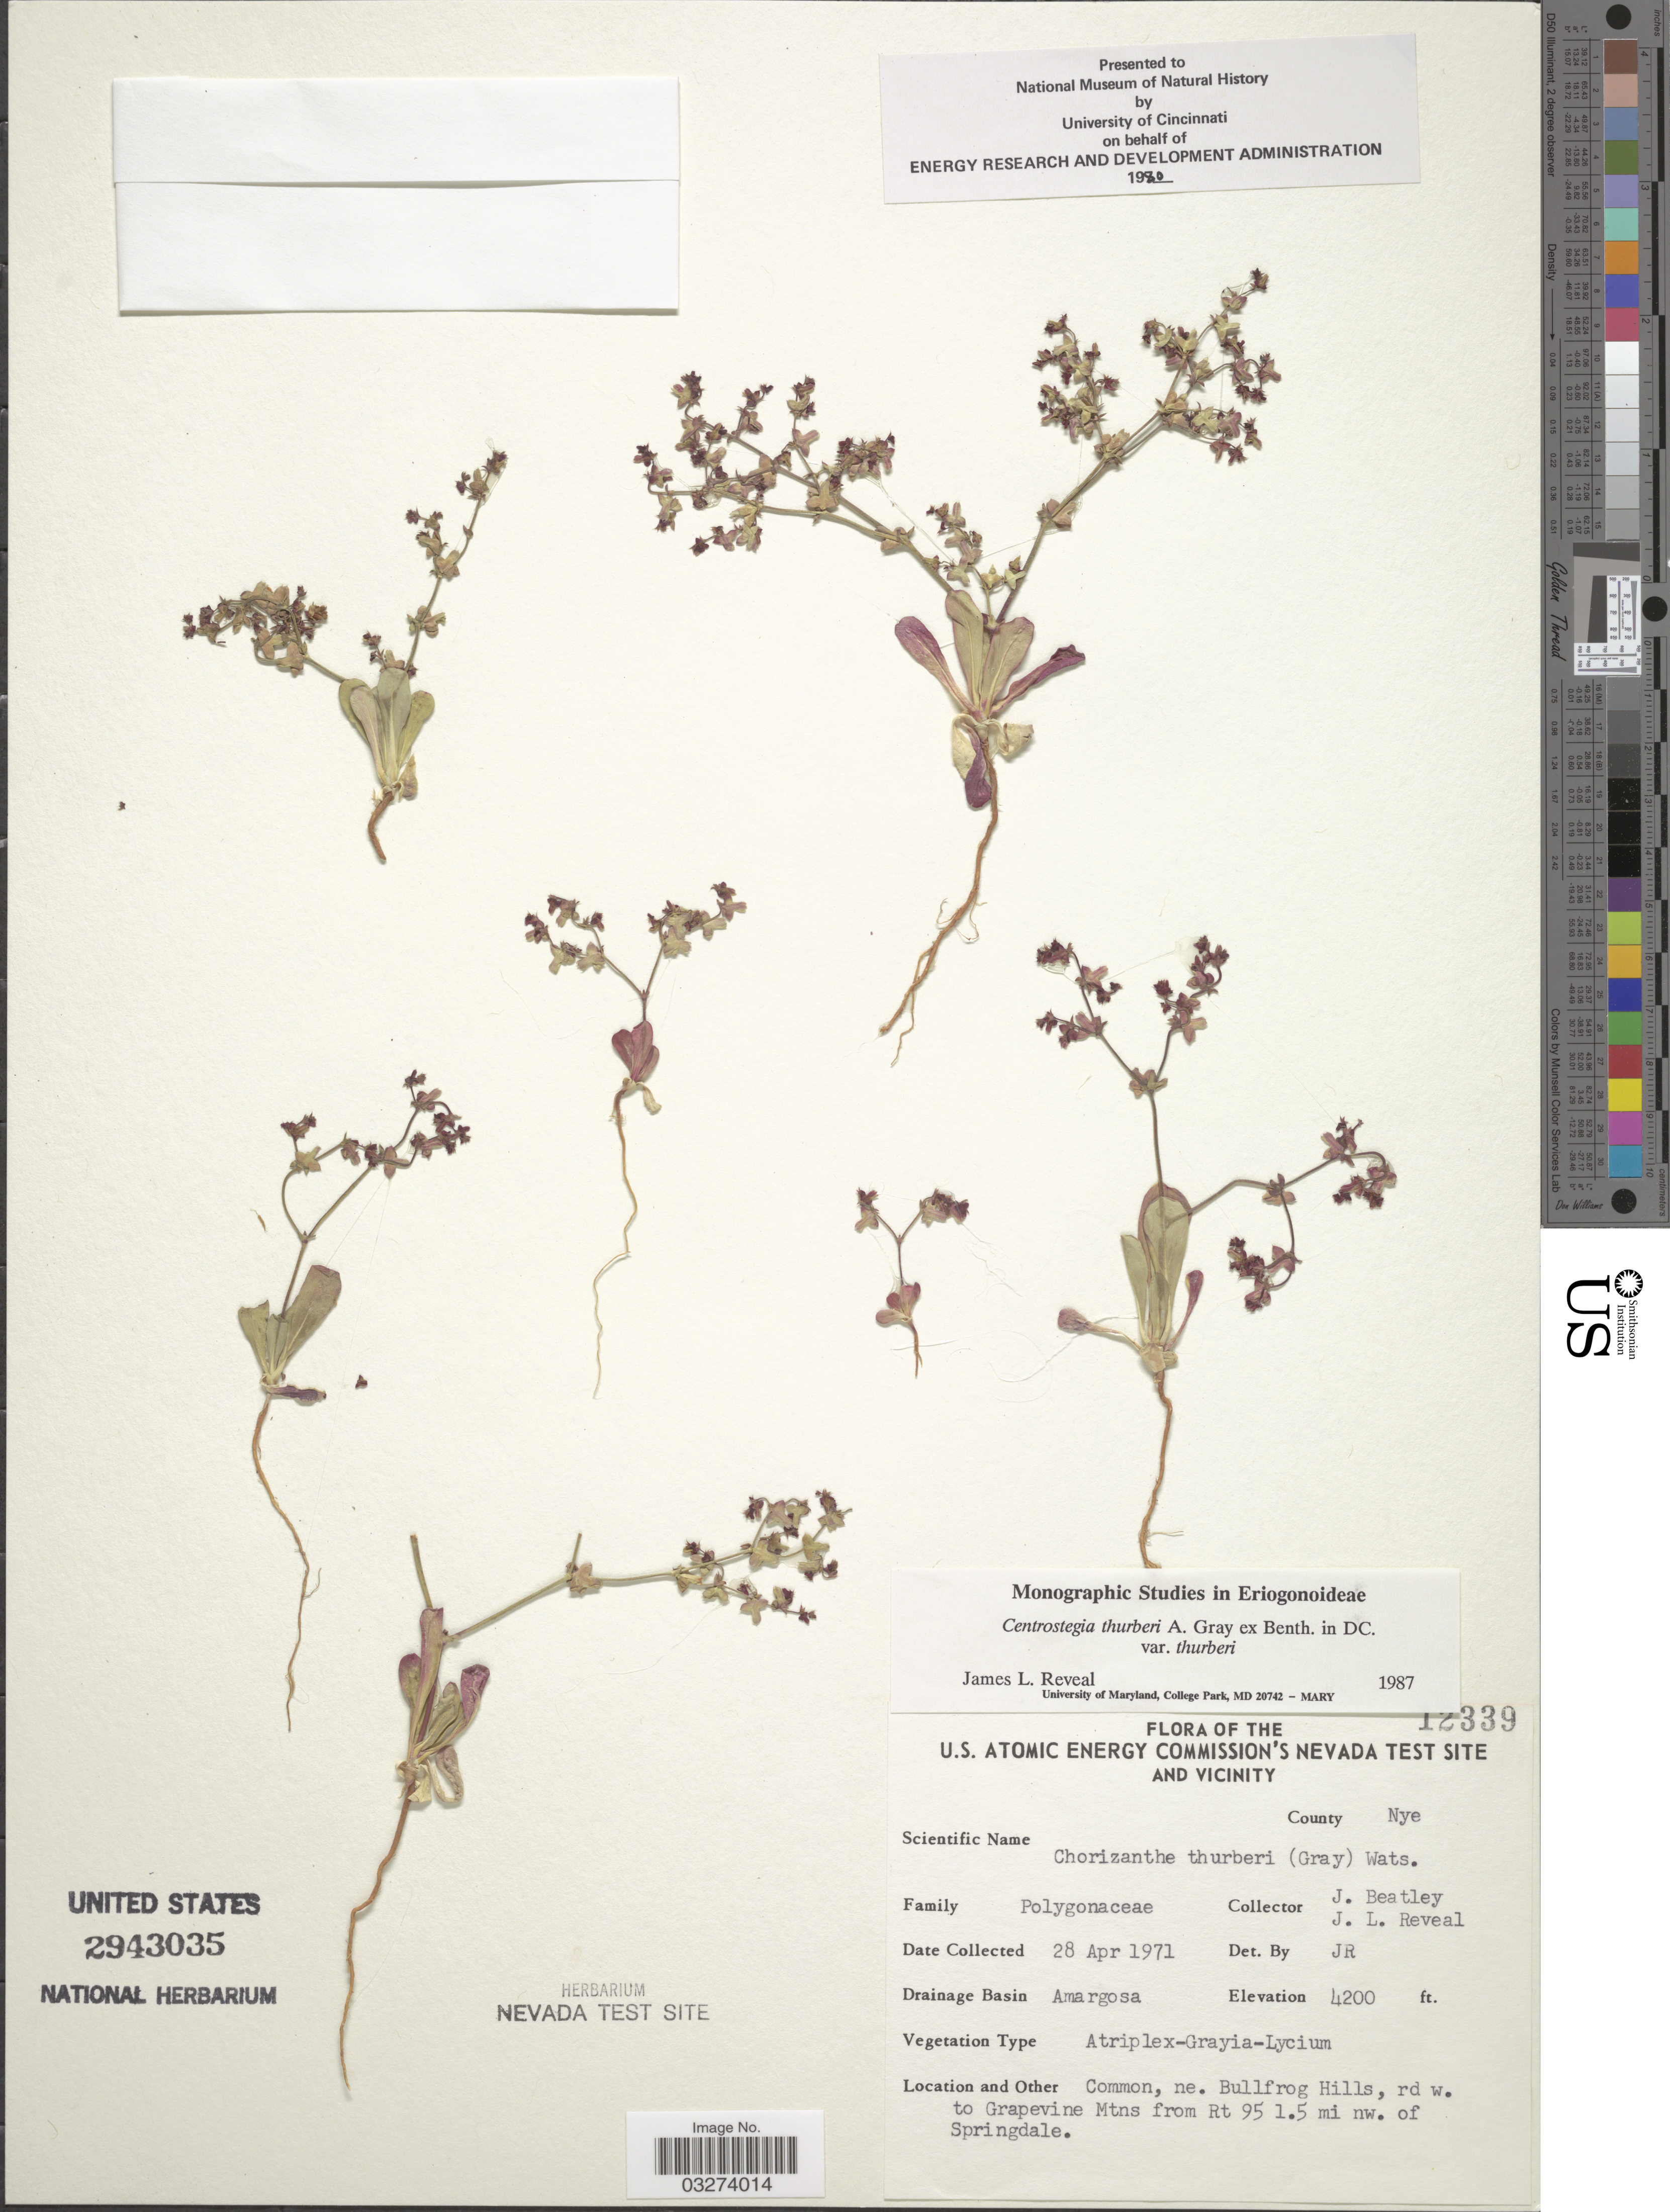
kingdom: Plantae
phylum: Tracheophyta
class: Magnoliopsida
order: Caryophyllales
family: Polygonaceae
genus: Centrostegia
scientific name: Centrostegia thurberi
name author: A. Gray ex Benth.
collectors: J. C. Beatley & J. L. Reveal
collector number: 12339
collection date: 1971-04-28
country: United States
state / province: Nevada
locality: U.S. Atomic Energy Commission's Nevada Test Site and Vicinity. County Nye. Drainage Basin Amargosa. Ne. Bullfrog Hills, rd w. to Grapevine Mtns from Rt 95 1.5 mi nw. of Springdale.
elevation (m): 1280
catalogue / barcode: US 2943035